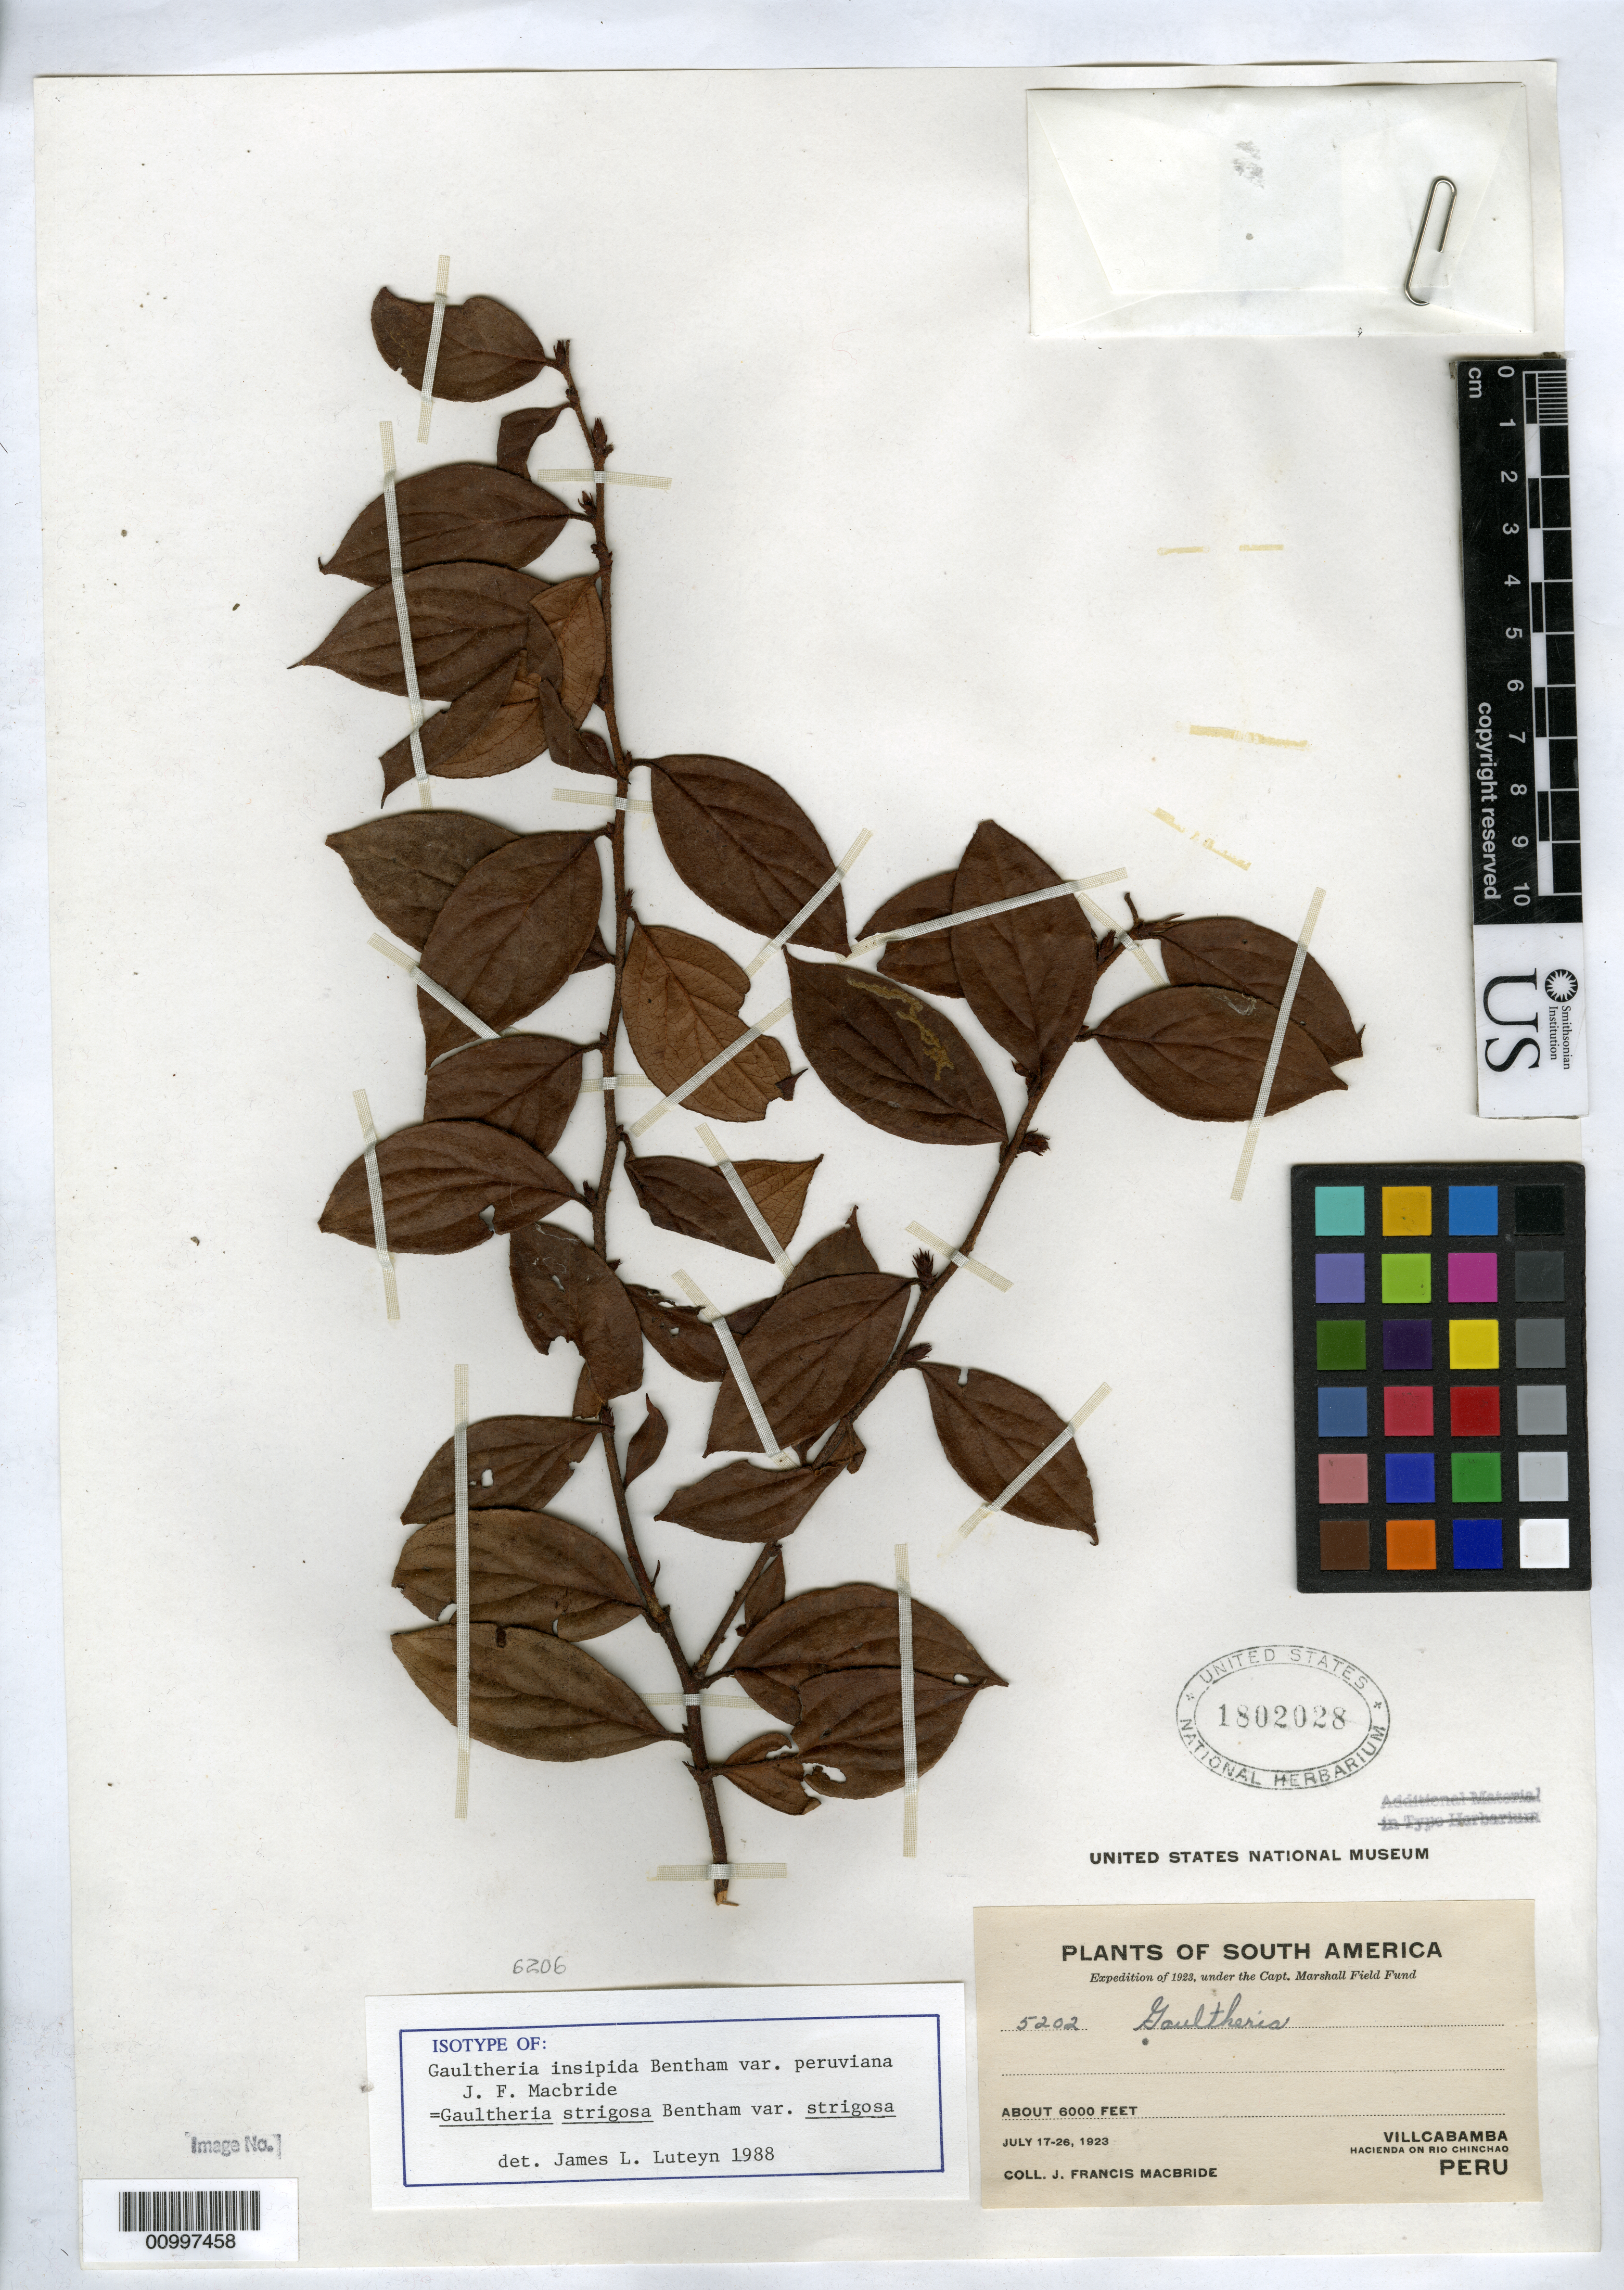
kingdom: Plantae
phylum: Tracheophyta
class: Magnoliopsida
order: Ericales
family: Ericaceae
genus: Gaultheria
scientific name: Gaultheria insipida var. peruviana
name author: J.F. Macbr.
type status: Isotype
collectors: J. F. Macbride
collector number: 5202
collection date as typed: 17 Jul 1923 to 26 Jul 1923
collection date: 1923-07-17/1923-07-26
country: Peru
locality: Villcabamba, Hacienda on Rio Chinchao.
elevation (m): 1829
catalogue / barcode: US 1802028